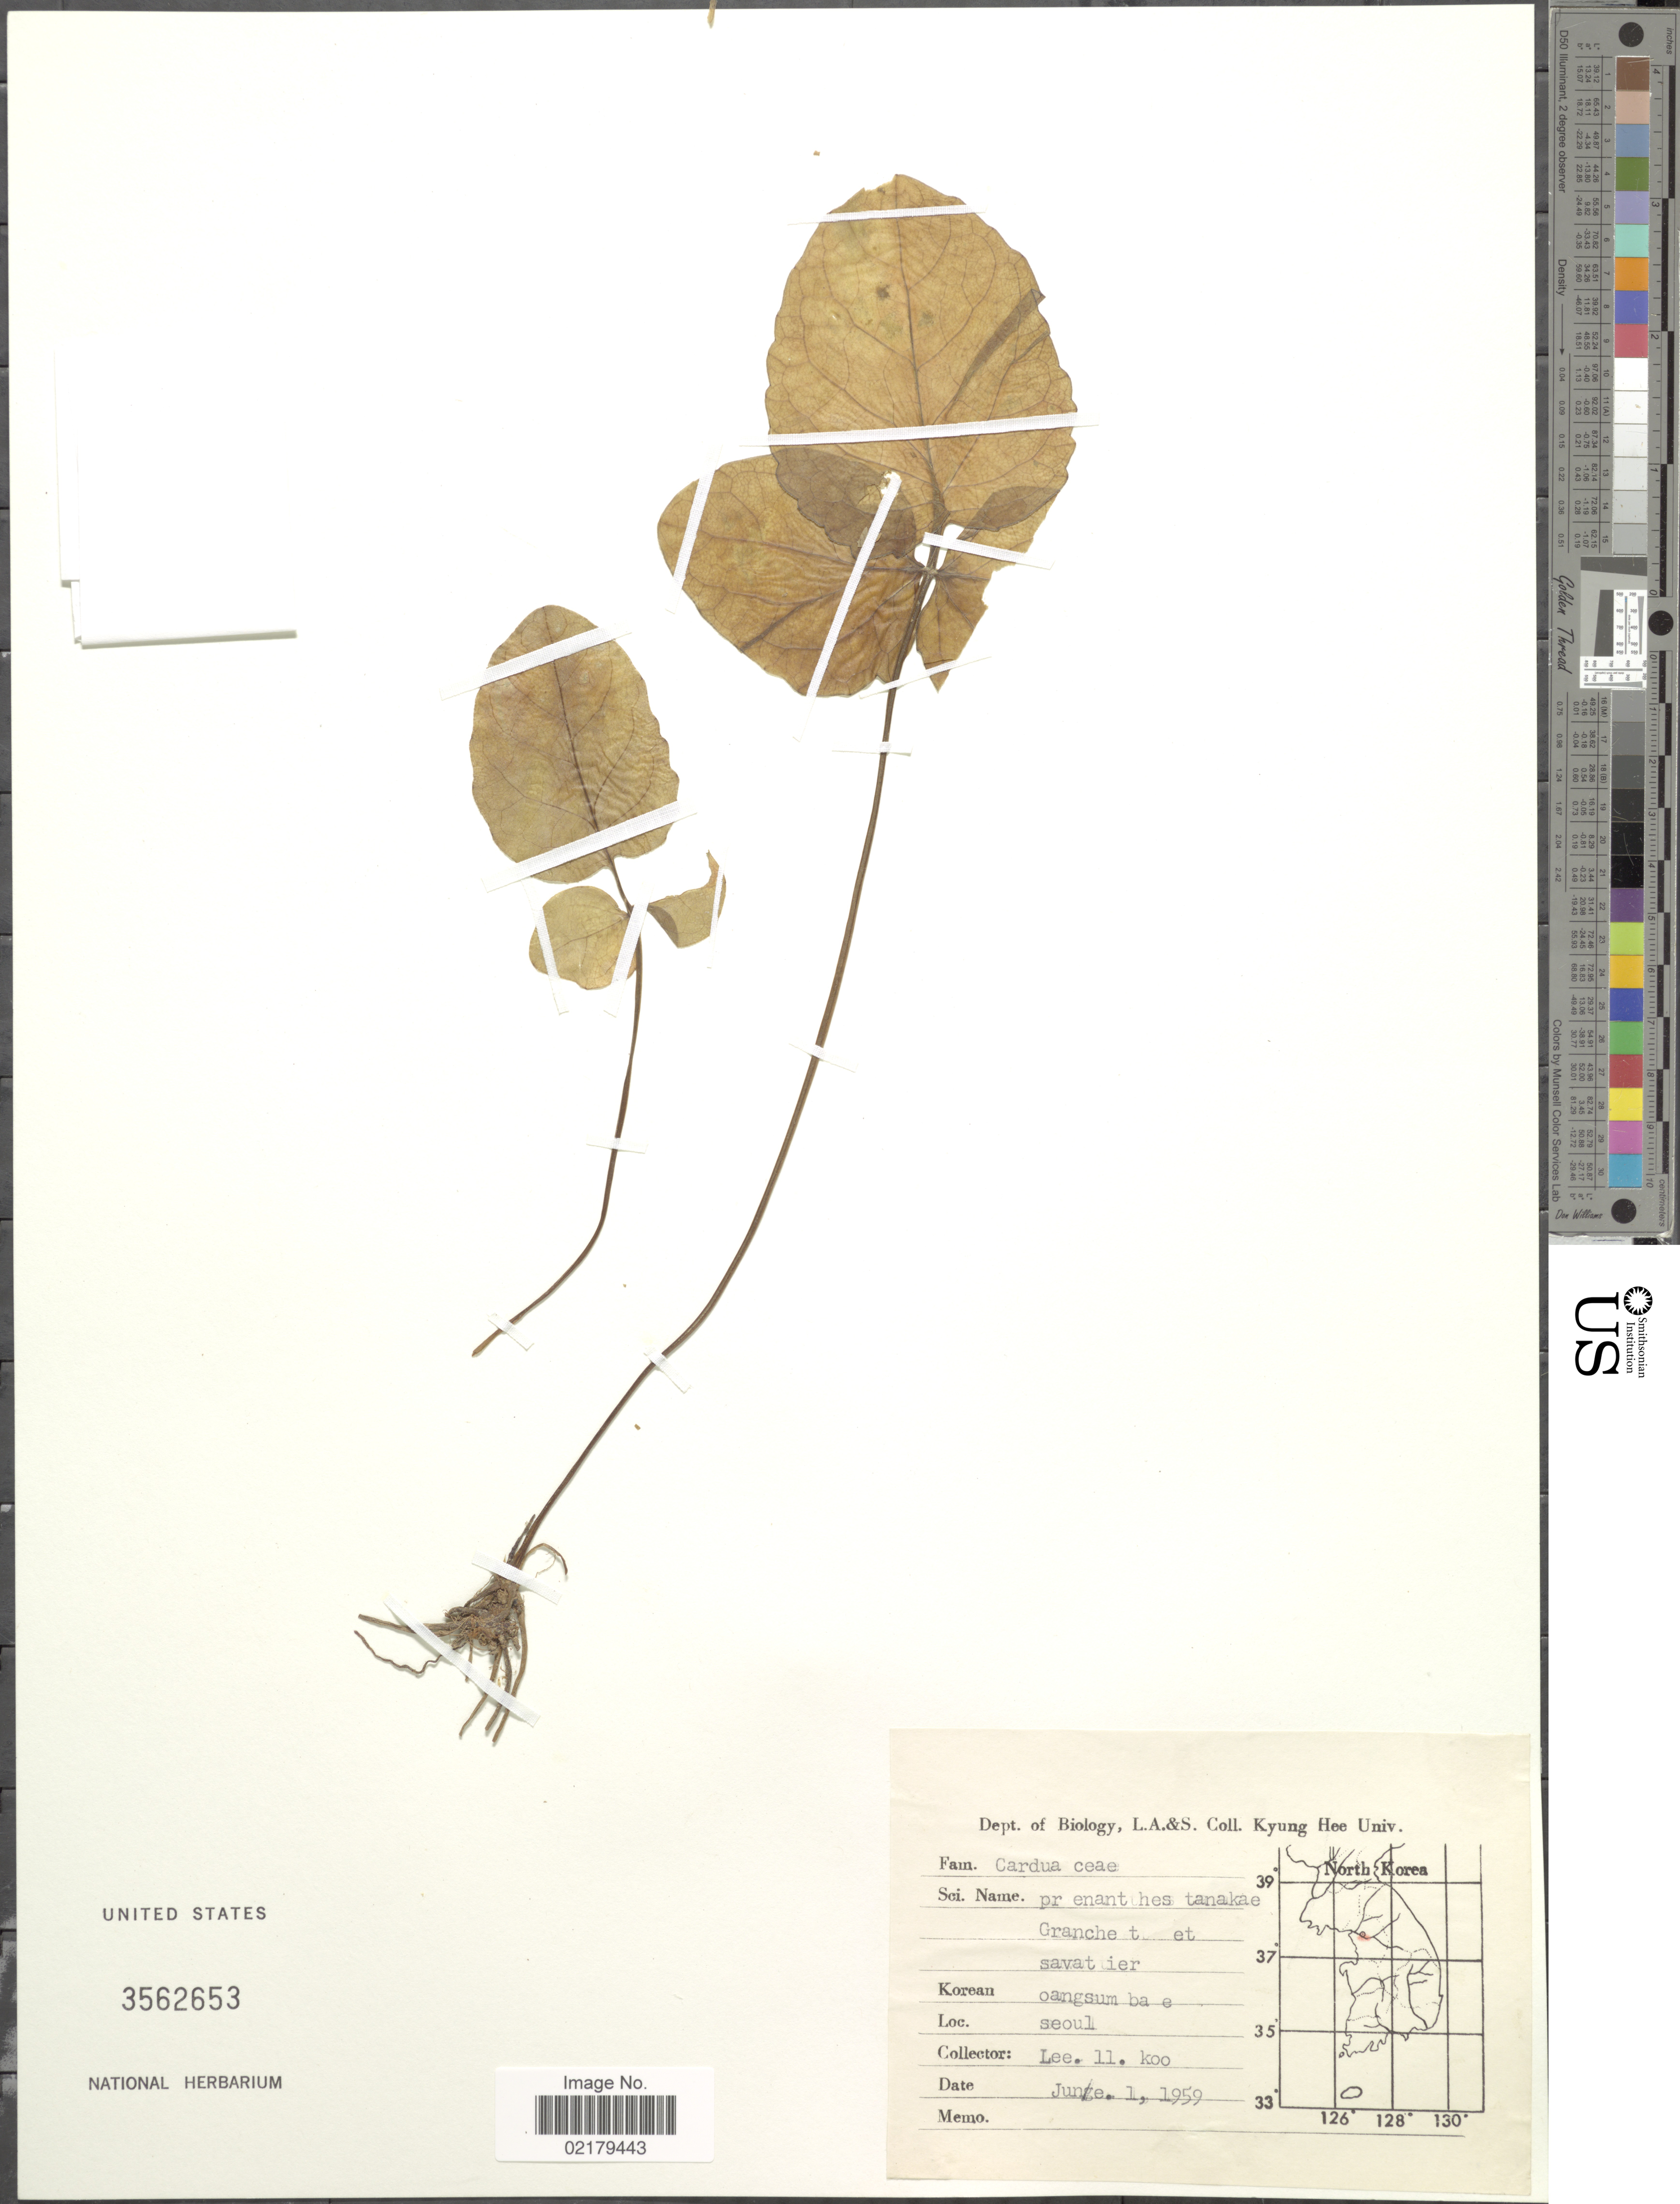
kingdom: Plantae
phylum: Tracheophyta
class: Magnoliopsida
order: Asterales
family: Asteraceae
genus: Prenanthes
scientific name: Prenanthes tanakae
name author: (Koidz.) Koidz.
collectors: Il-Ko Lee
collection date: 1959-06-01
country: South Korea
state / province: Seoul Special City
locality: Seoul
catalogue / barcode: US 3562653